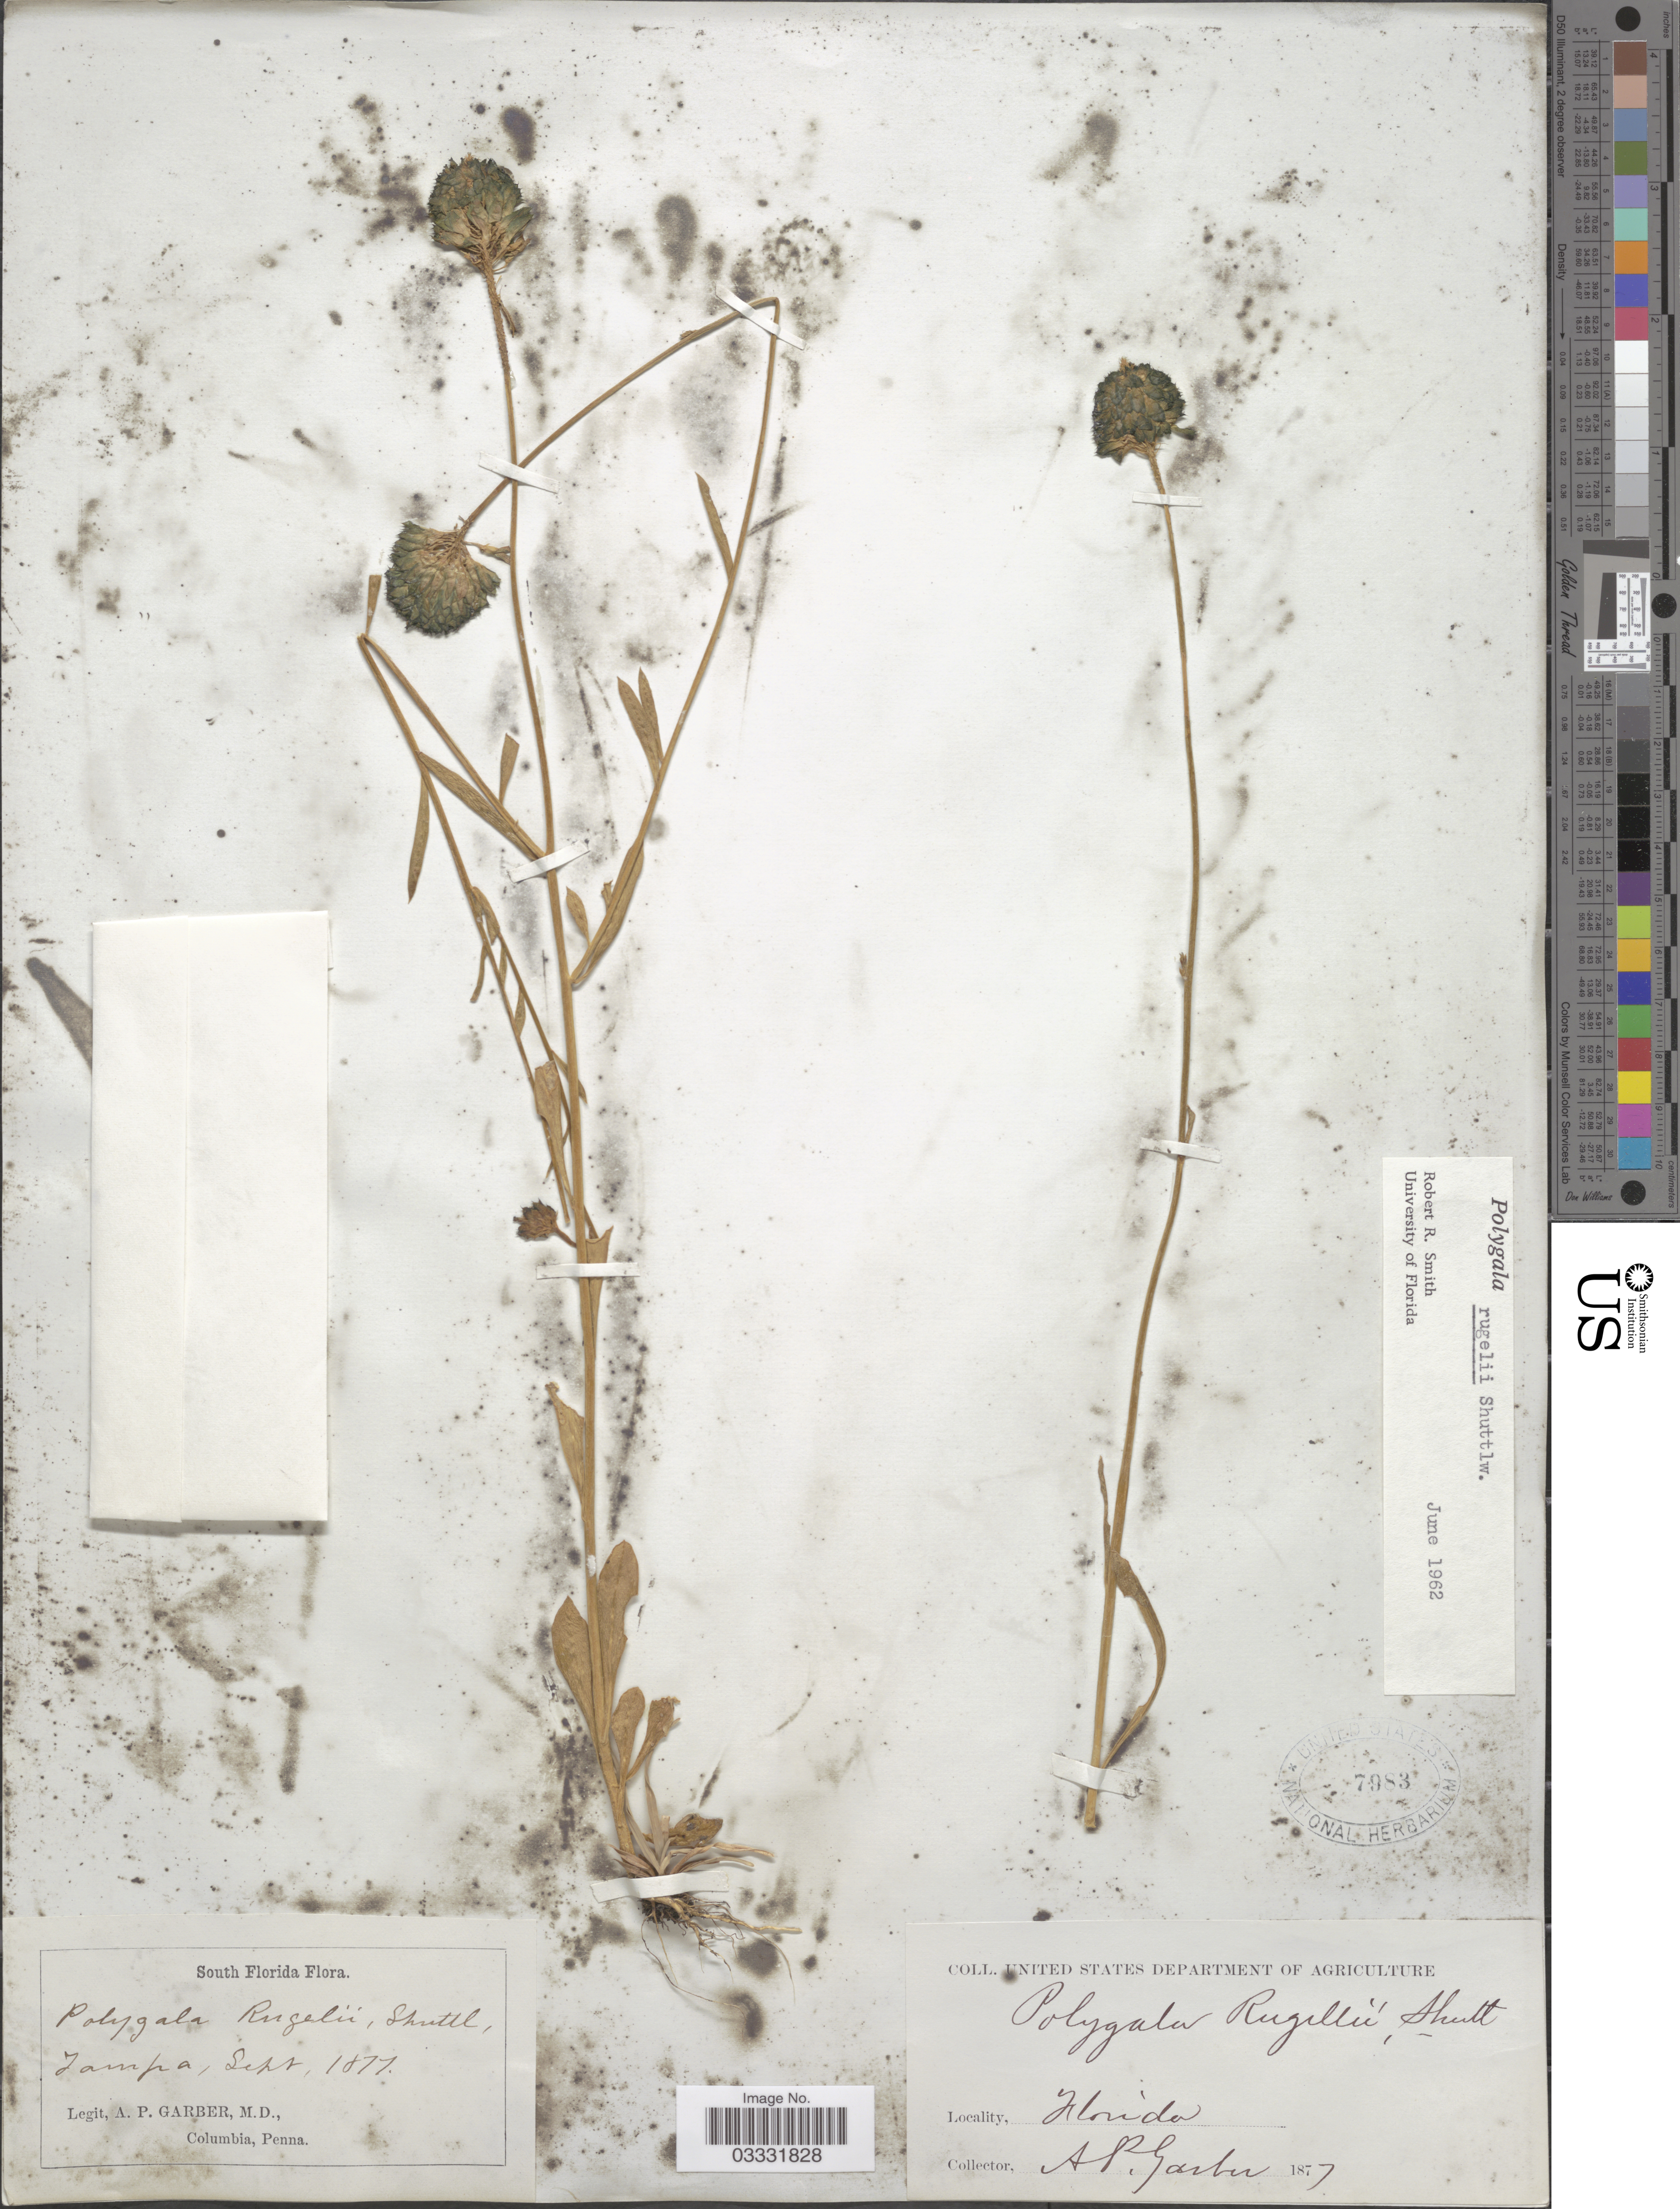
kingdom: Plantae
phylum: Tracheophyta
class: Magnoliopsida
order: Fabales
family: Polygalaceae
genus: Polygala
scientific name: Polygala rugelii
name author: Shuttlew. ex Chapm.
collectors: A. P. Garber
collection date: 1877-09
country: United States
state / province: Florida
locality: South Florida. Tampa.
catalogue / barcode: US 7983